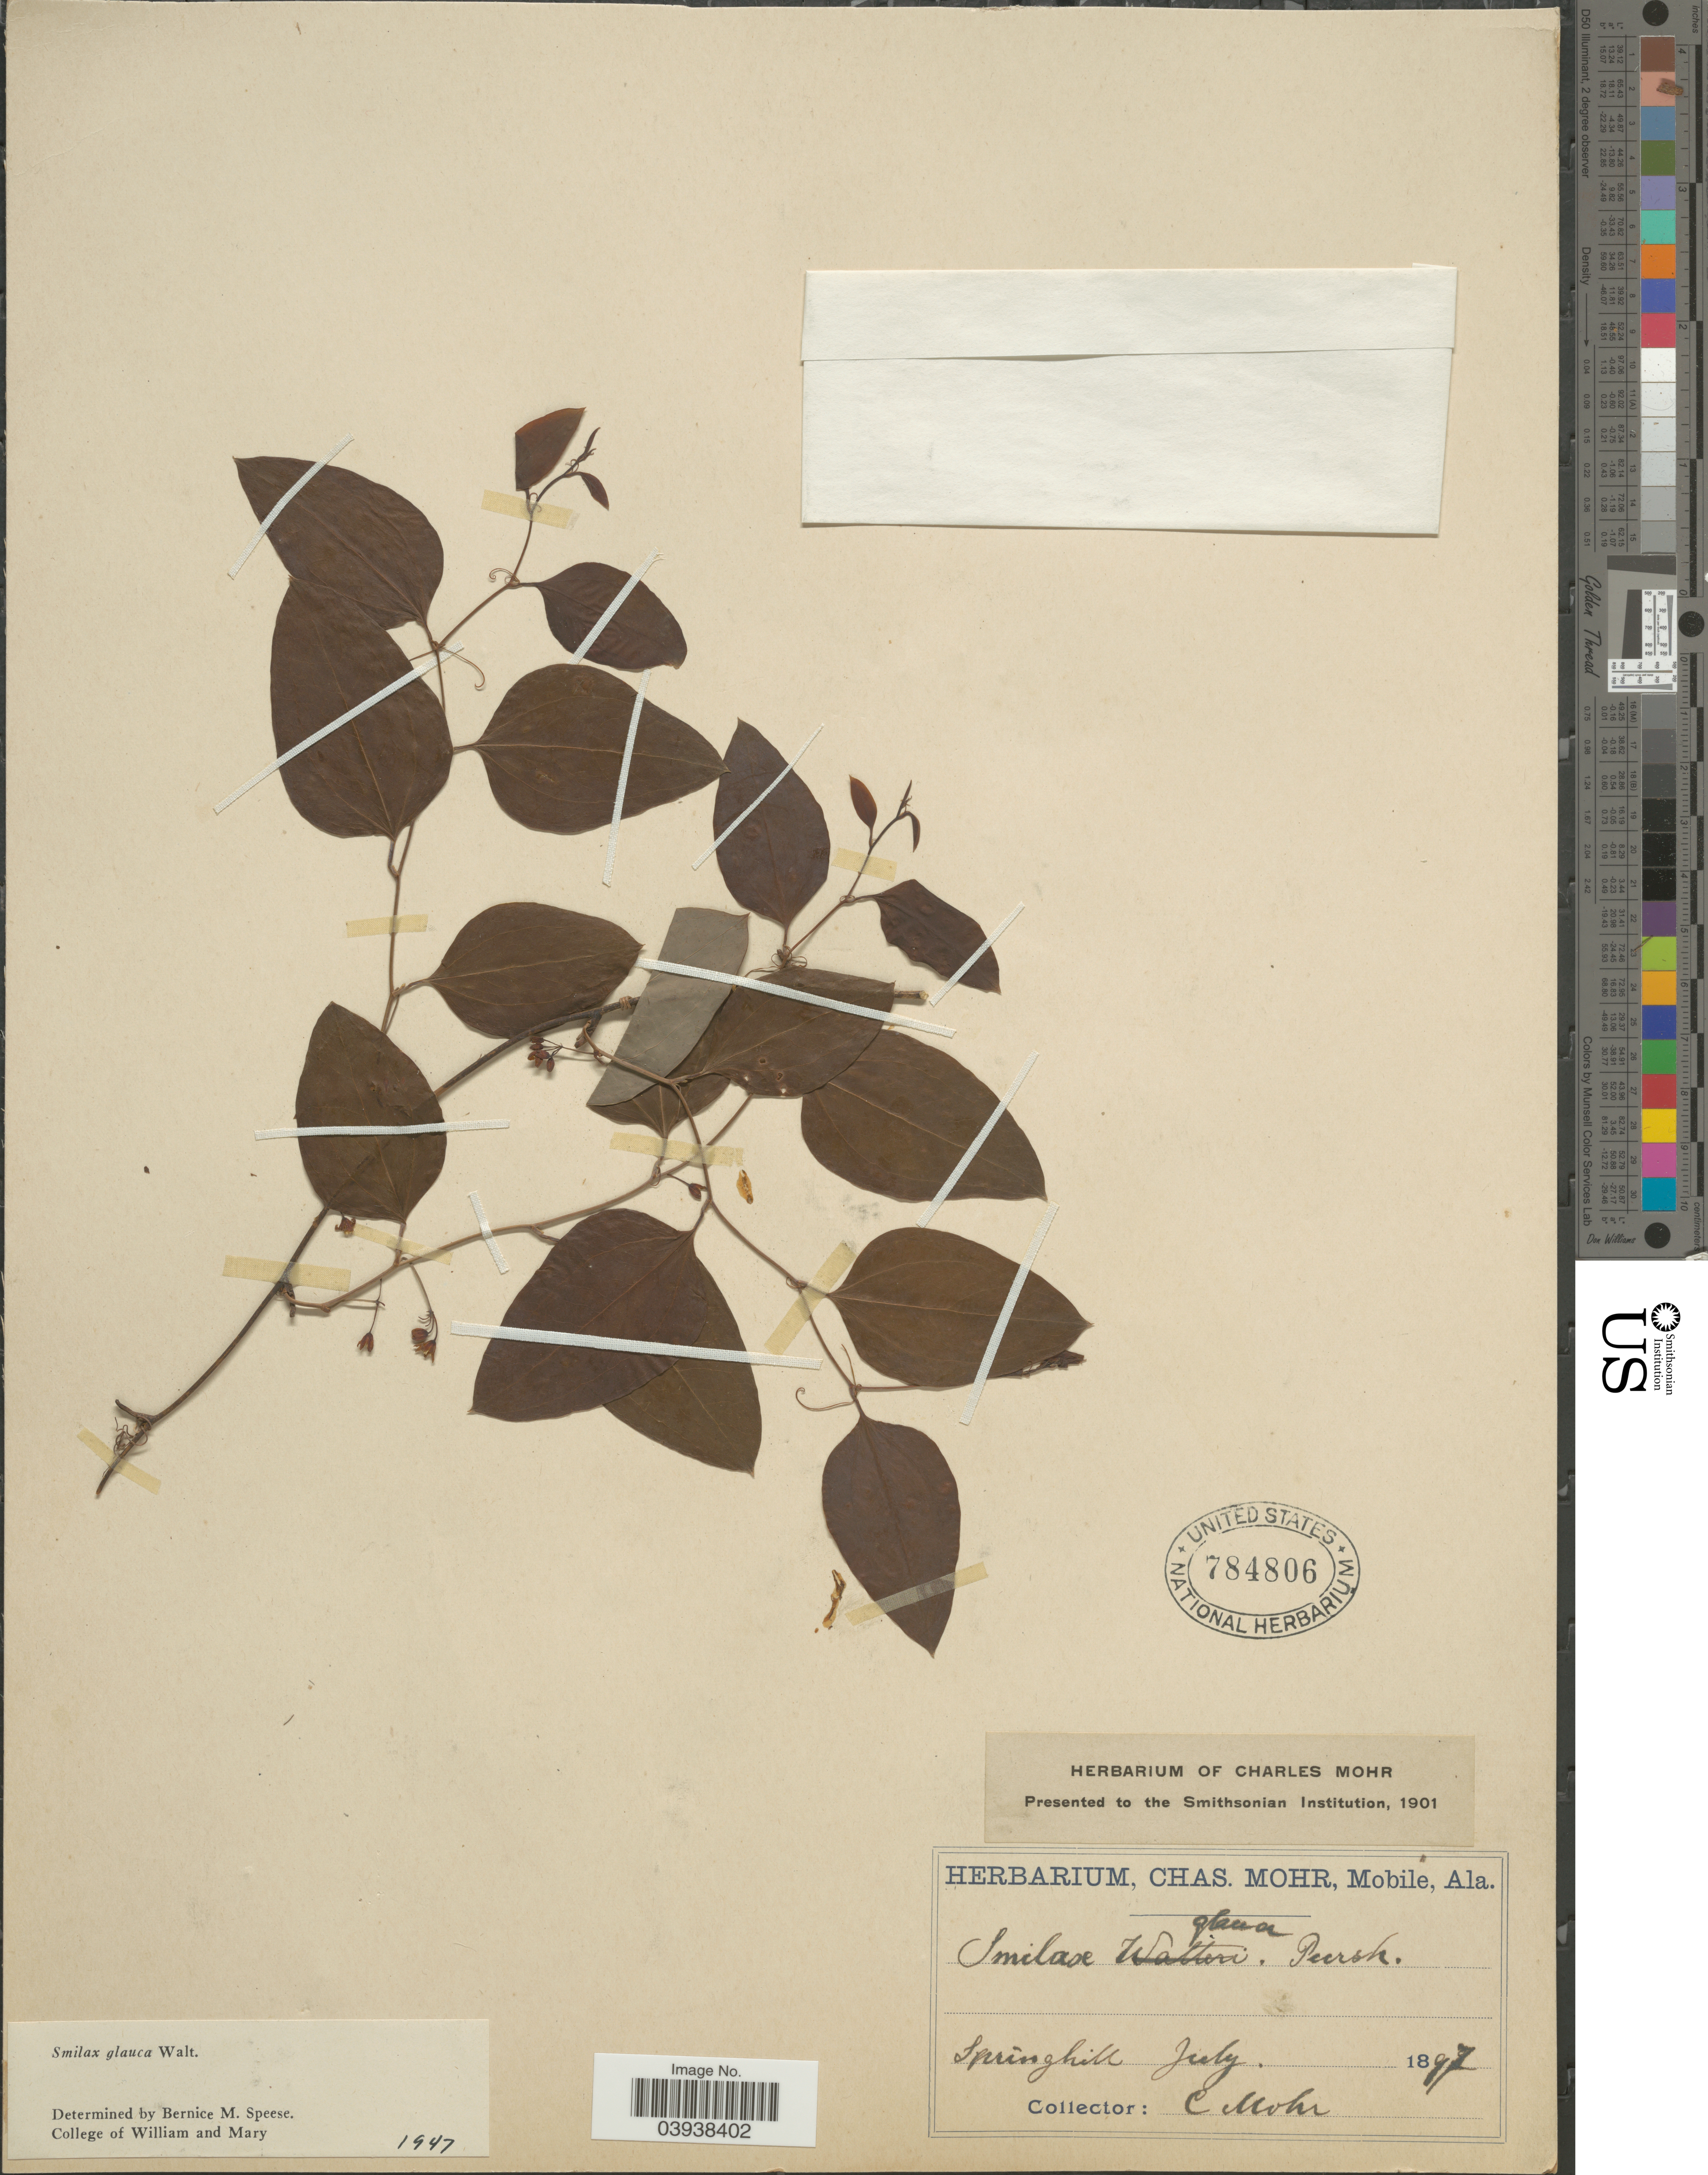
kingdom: Plantae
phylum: Tracheophyta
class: Liliopsida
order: Liliales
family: Smilacaceae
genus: Smilax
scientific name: Smilax glauca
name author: Walter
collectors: Mohr, C. T. (herbarium)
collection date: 1897-07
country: United States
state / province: Alabama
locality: Springhill.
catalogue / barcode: US 784806